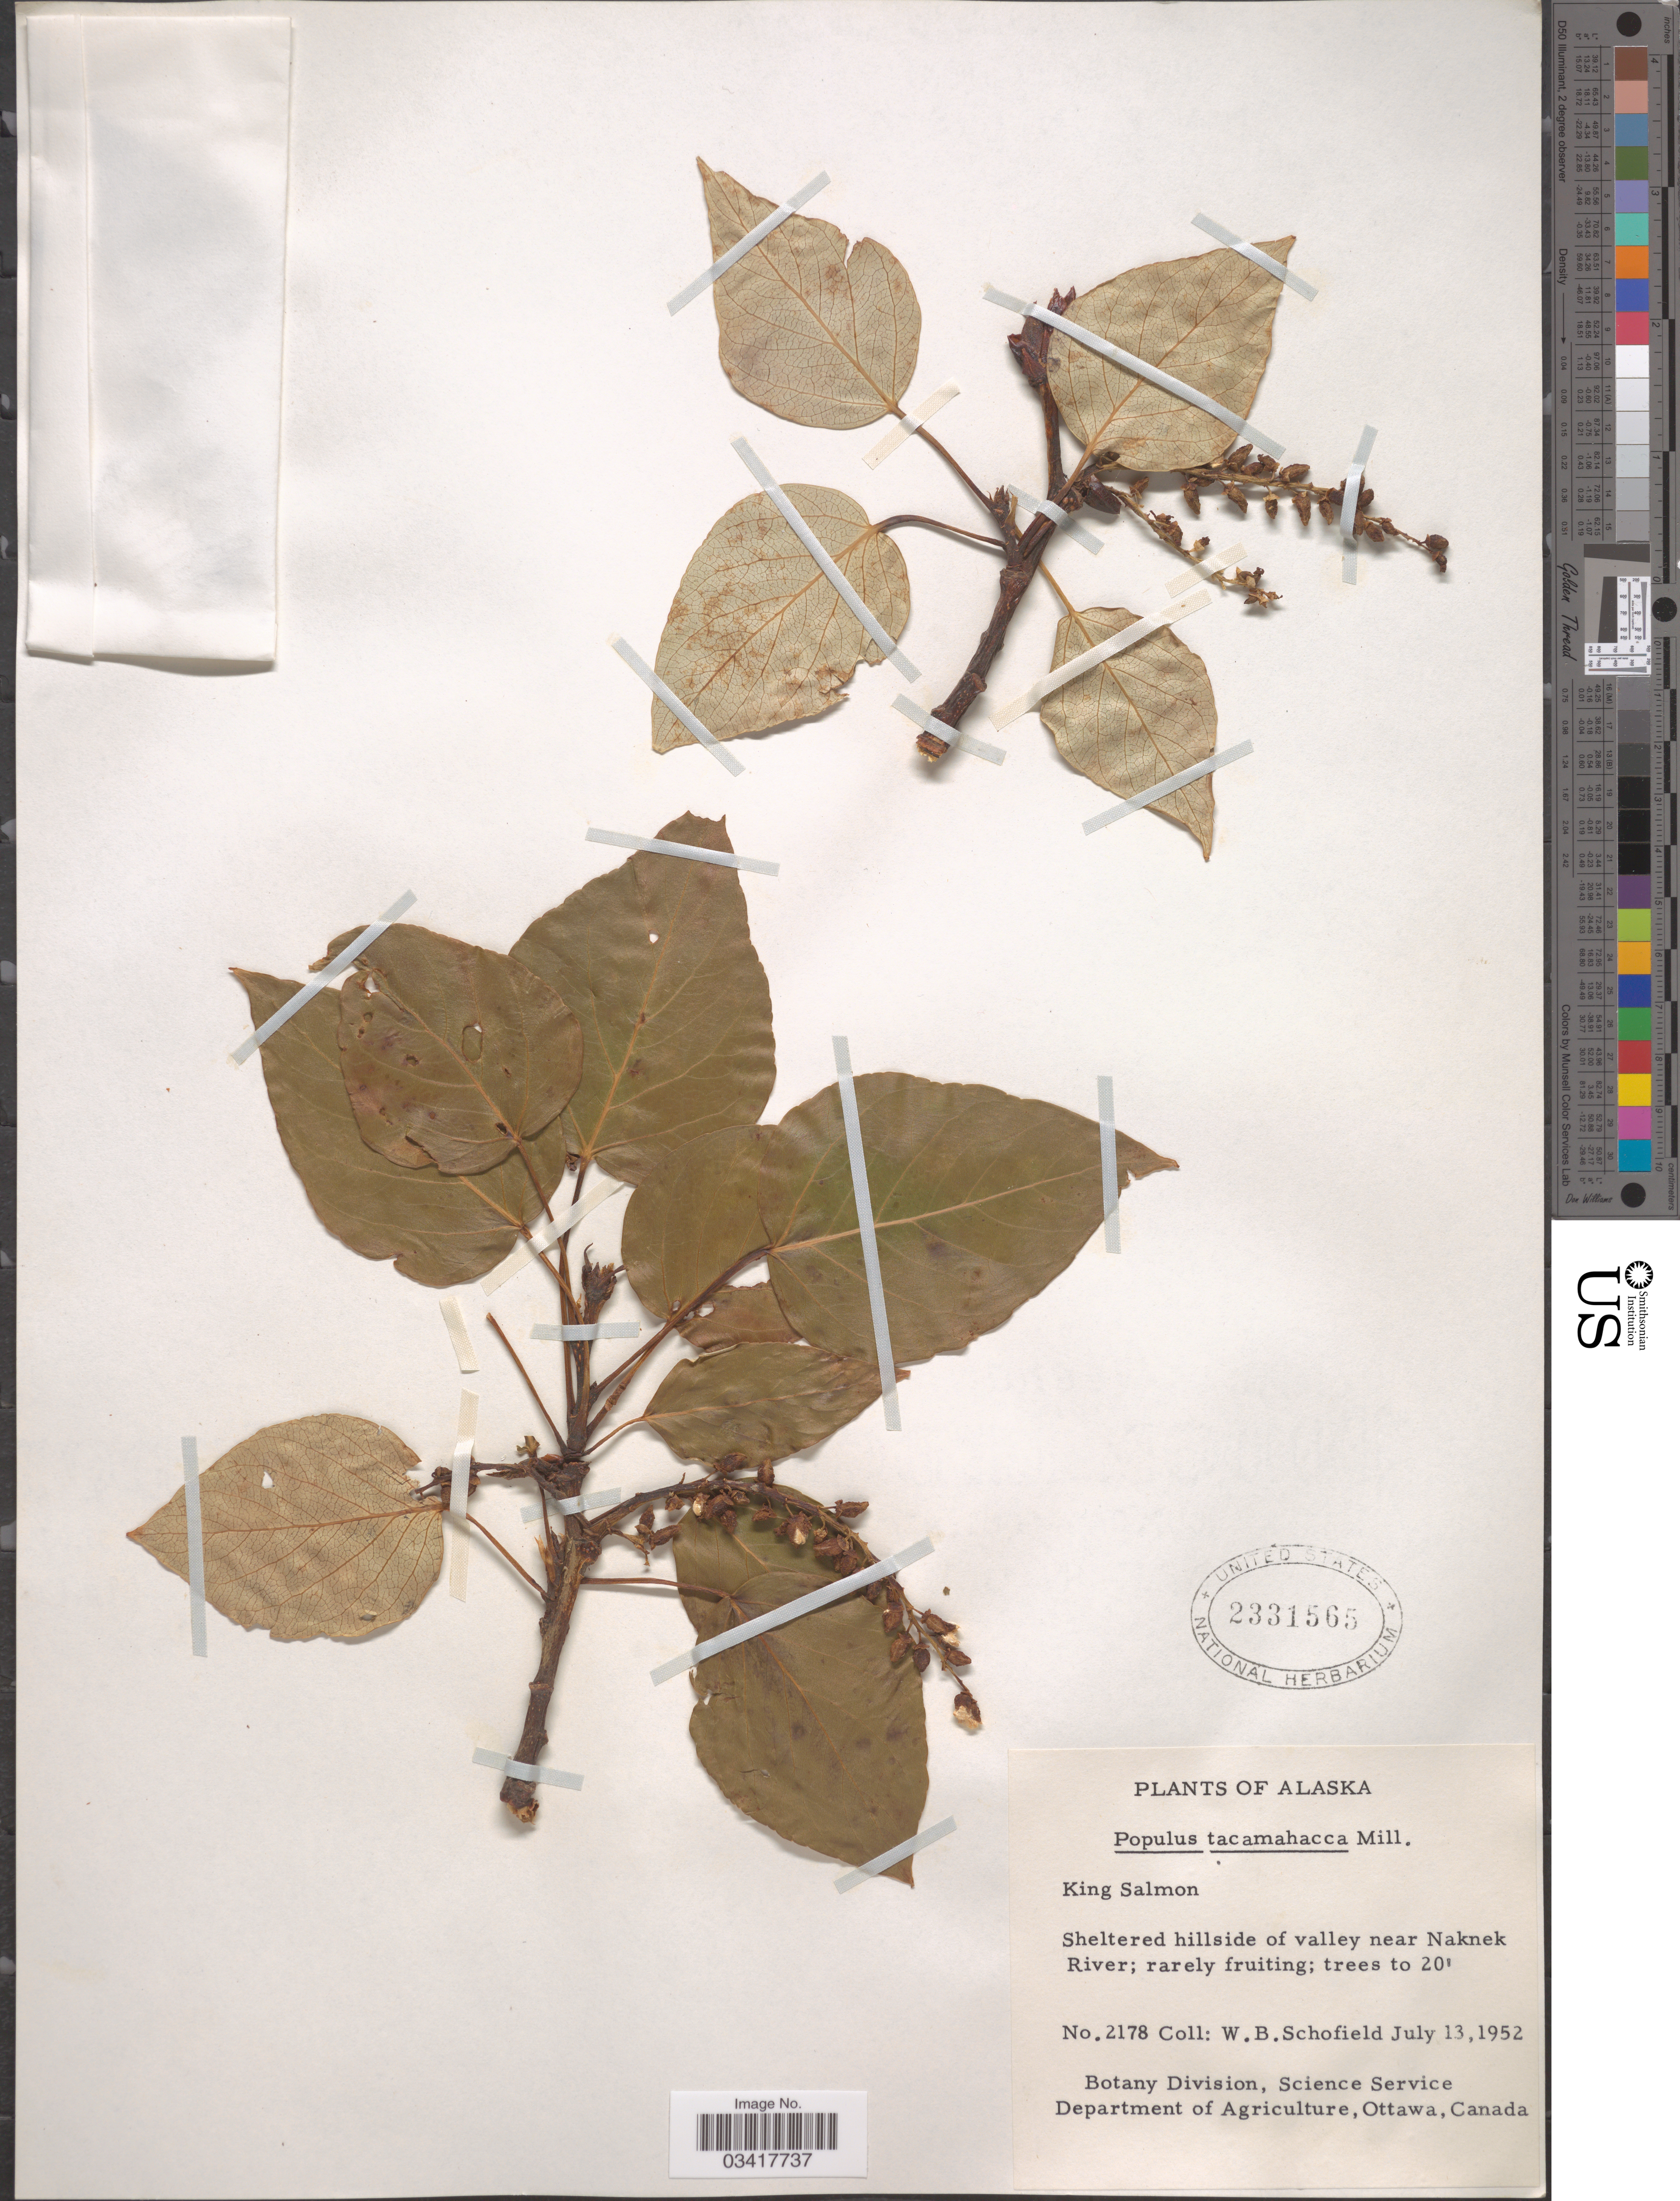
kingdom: Plantae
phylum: Tracheophyta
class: Magnoliopsida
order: Malpighiales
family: Salicaceae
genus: Populus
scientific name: Populus balsamifera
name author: L.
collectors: W. Schofield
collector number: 2178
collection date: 1952-07-13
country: United States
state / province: Alaska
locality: King Salmon. Sheltered hillside of valley near Naknek River.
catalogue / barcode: US 2331565